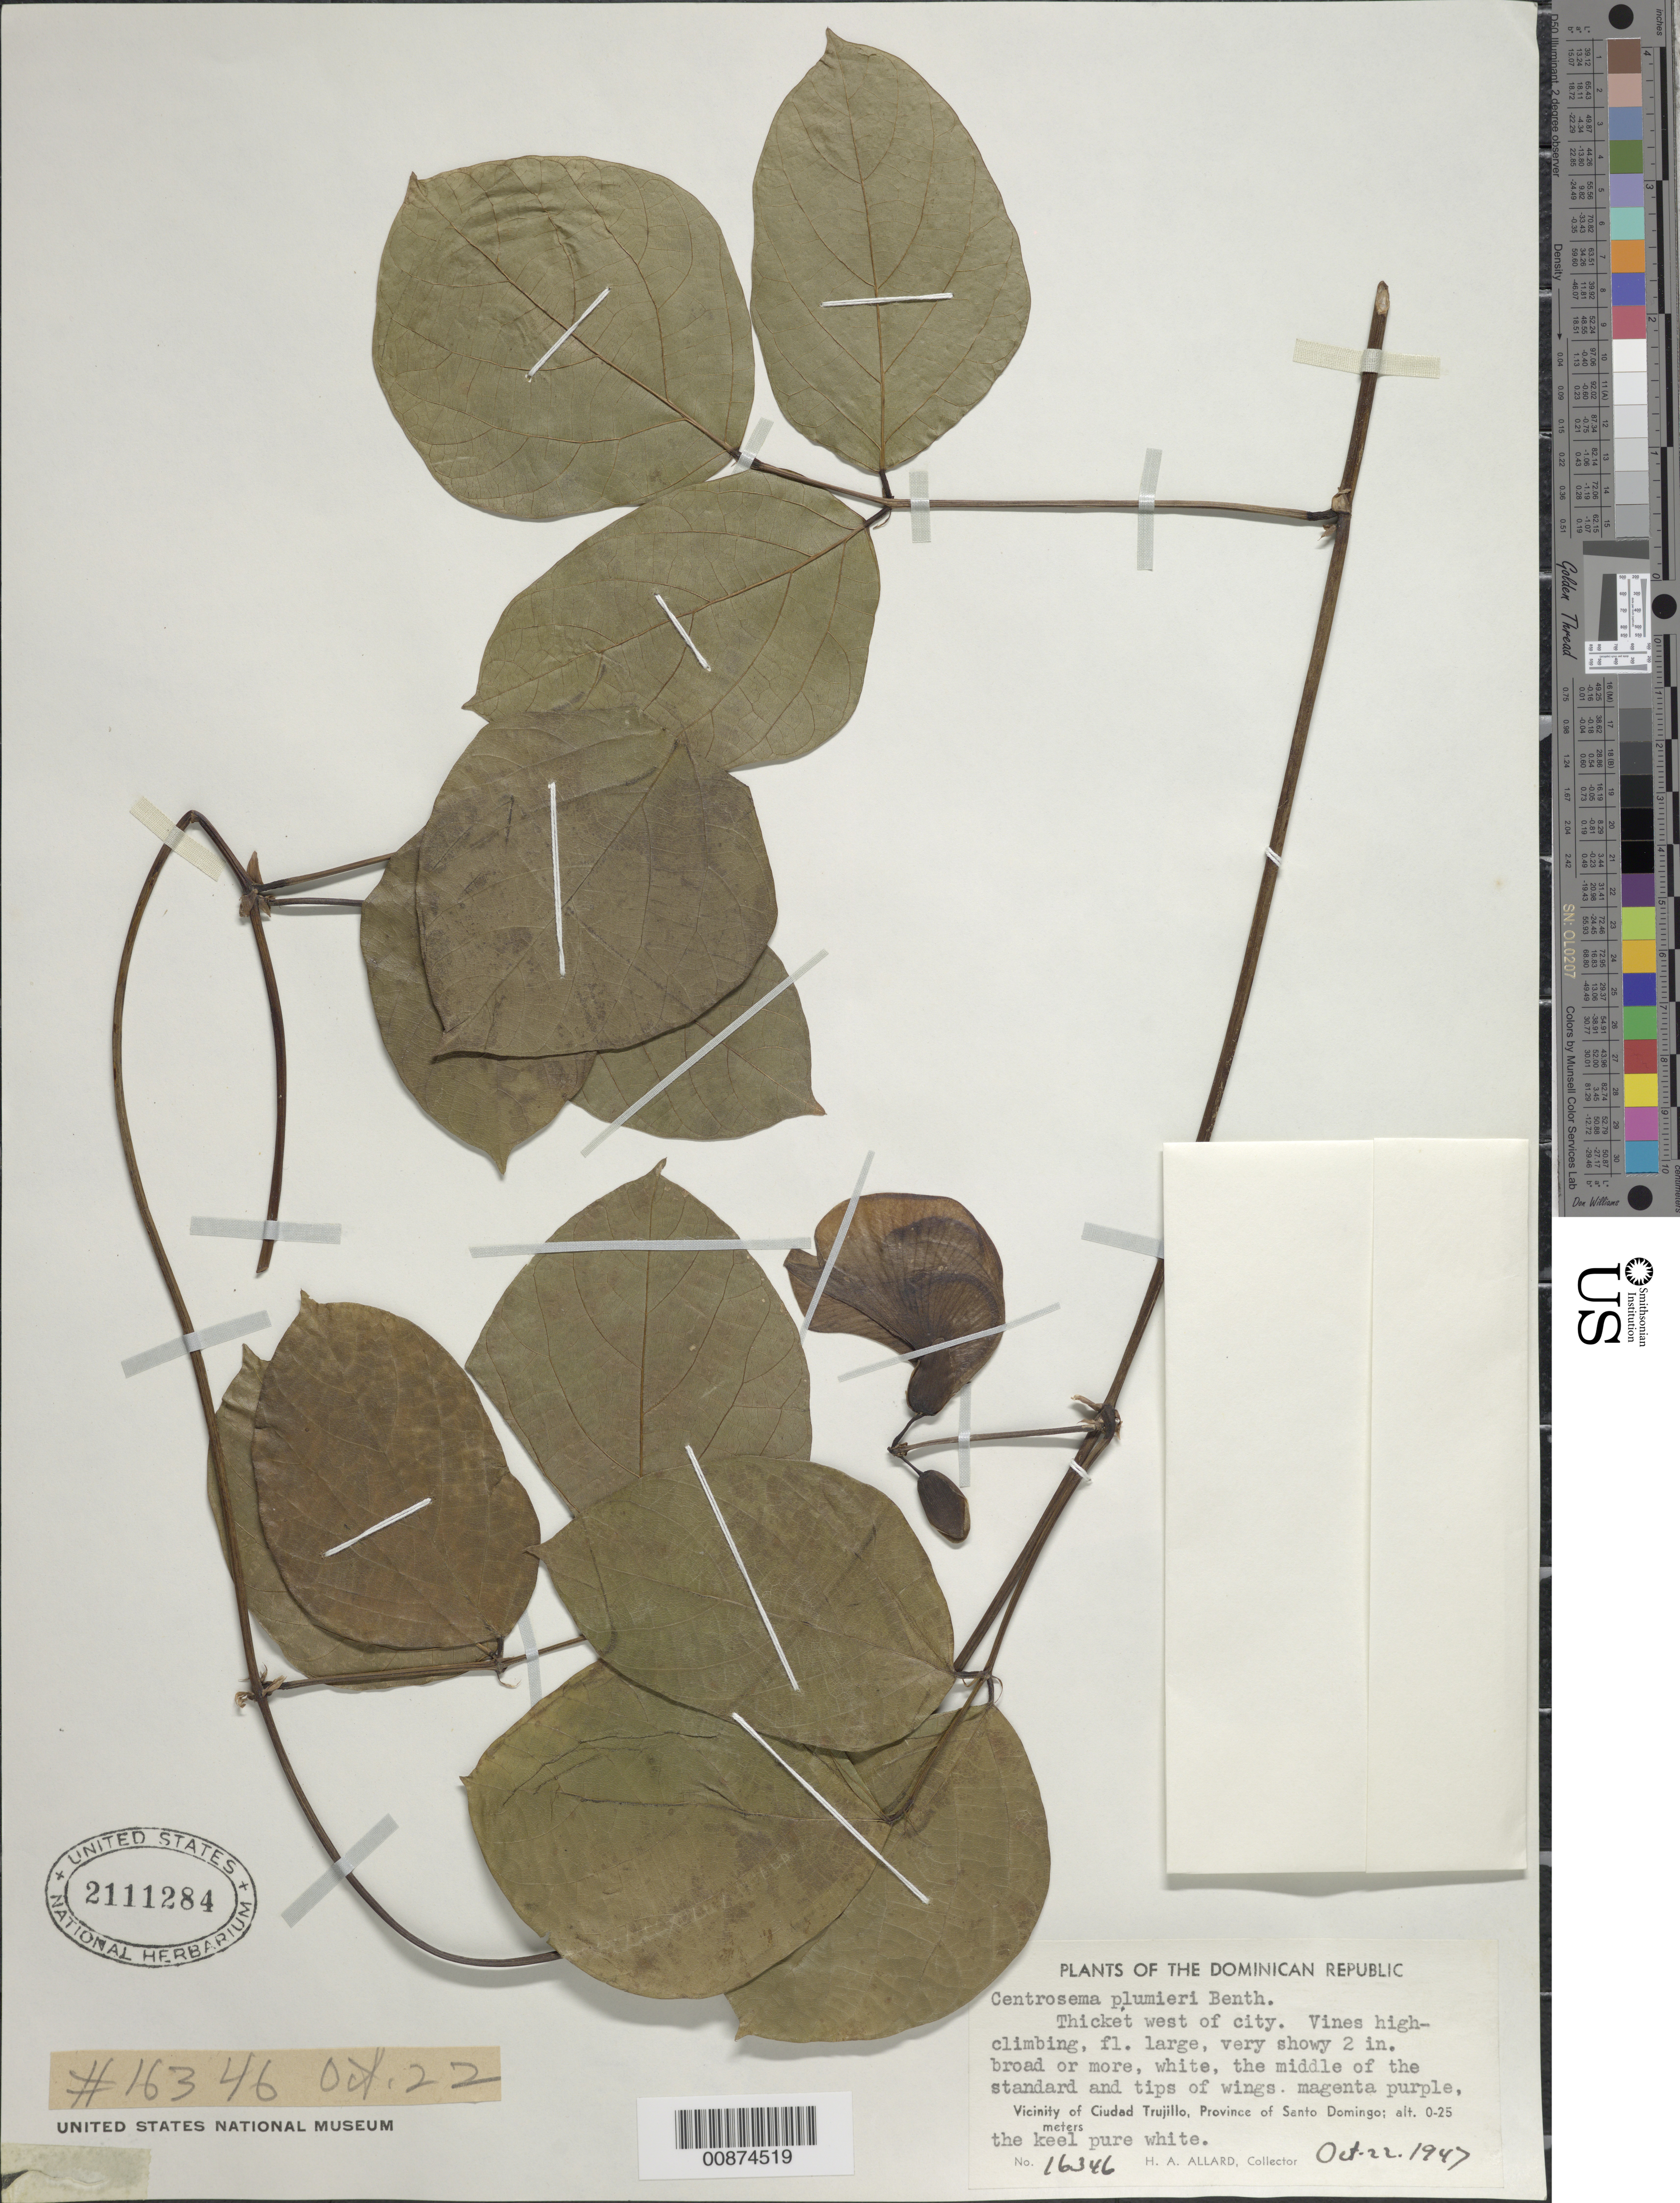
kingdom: Plantae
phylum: Tracheophyta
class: Magnoliopsida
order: Fabales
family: Fabaceae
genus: Centrosema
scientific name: Centrosema plumieri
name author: (Turpin ex Pers.) Benth.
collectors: H. A. Allard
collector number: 16346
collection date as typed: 22 Oct 1947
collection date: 1947-10-22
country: Dominican Republic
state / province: Distrito Nacional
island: Hispaniola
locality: West of Ciudad Trujillo, Province of Santo Domingo (obsolete).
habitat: Thicket.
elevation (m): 0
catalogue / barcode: US 2111284